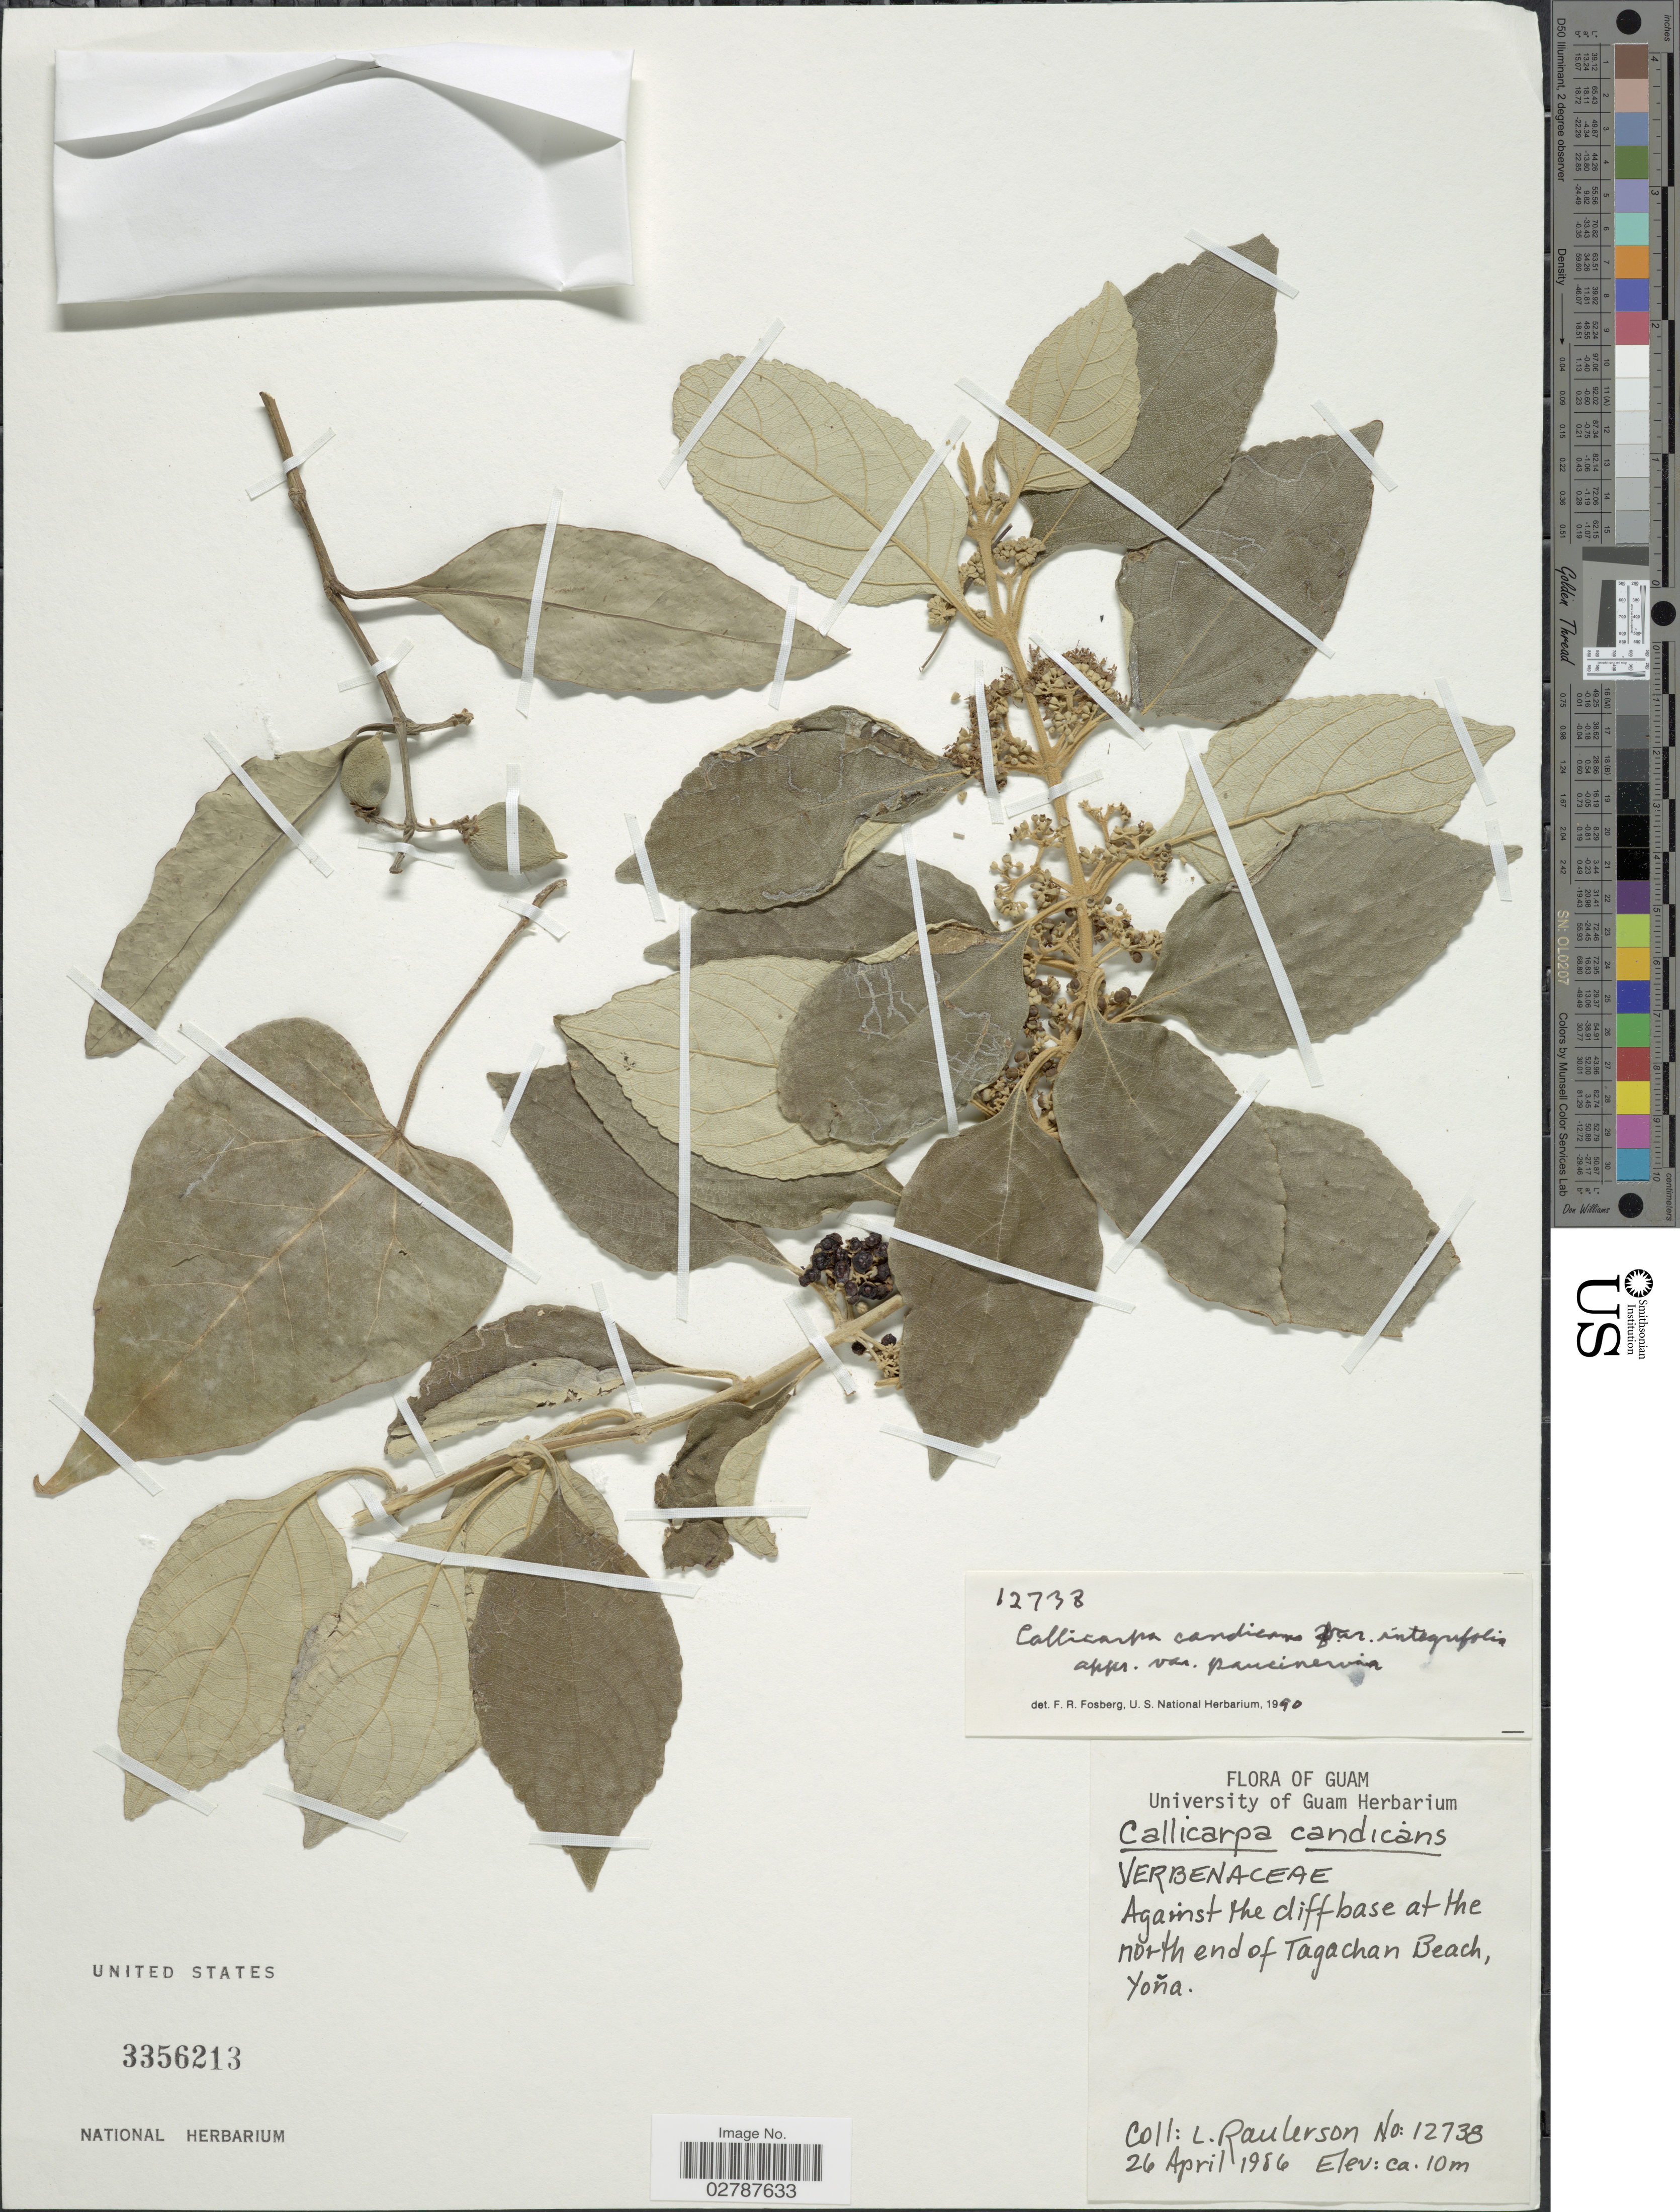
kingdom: Plantae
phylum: Tracheophyta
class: Magnoliopsida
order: Lamiales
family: Lamiaceae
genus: Callicarpa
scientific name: Callicarpa candicans var. paucinervia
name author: (Merr.) Fosberg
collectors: L. Raulerson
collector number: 12738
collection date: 1986-04-26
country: Guam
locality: Against the cliff base at the north end of Tagachan Beach, Yoña.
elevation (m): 10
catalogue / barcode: US 3356213